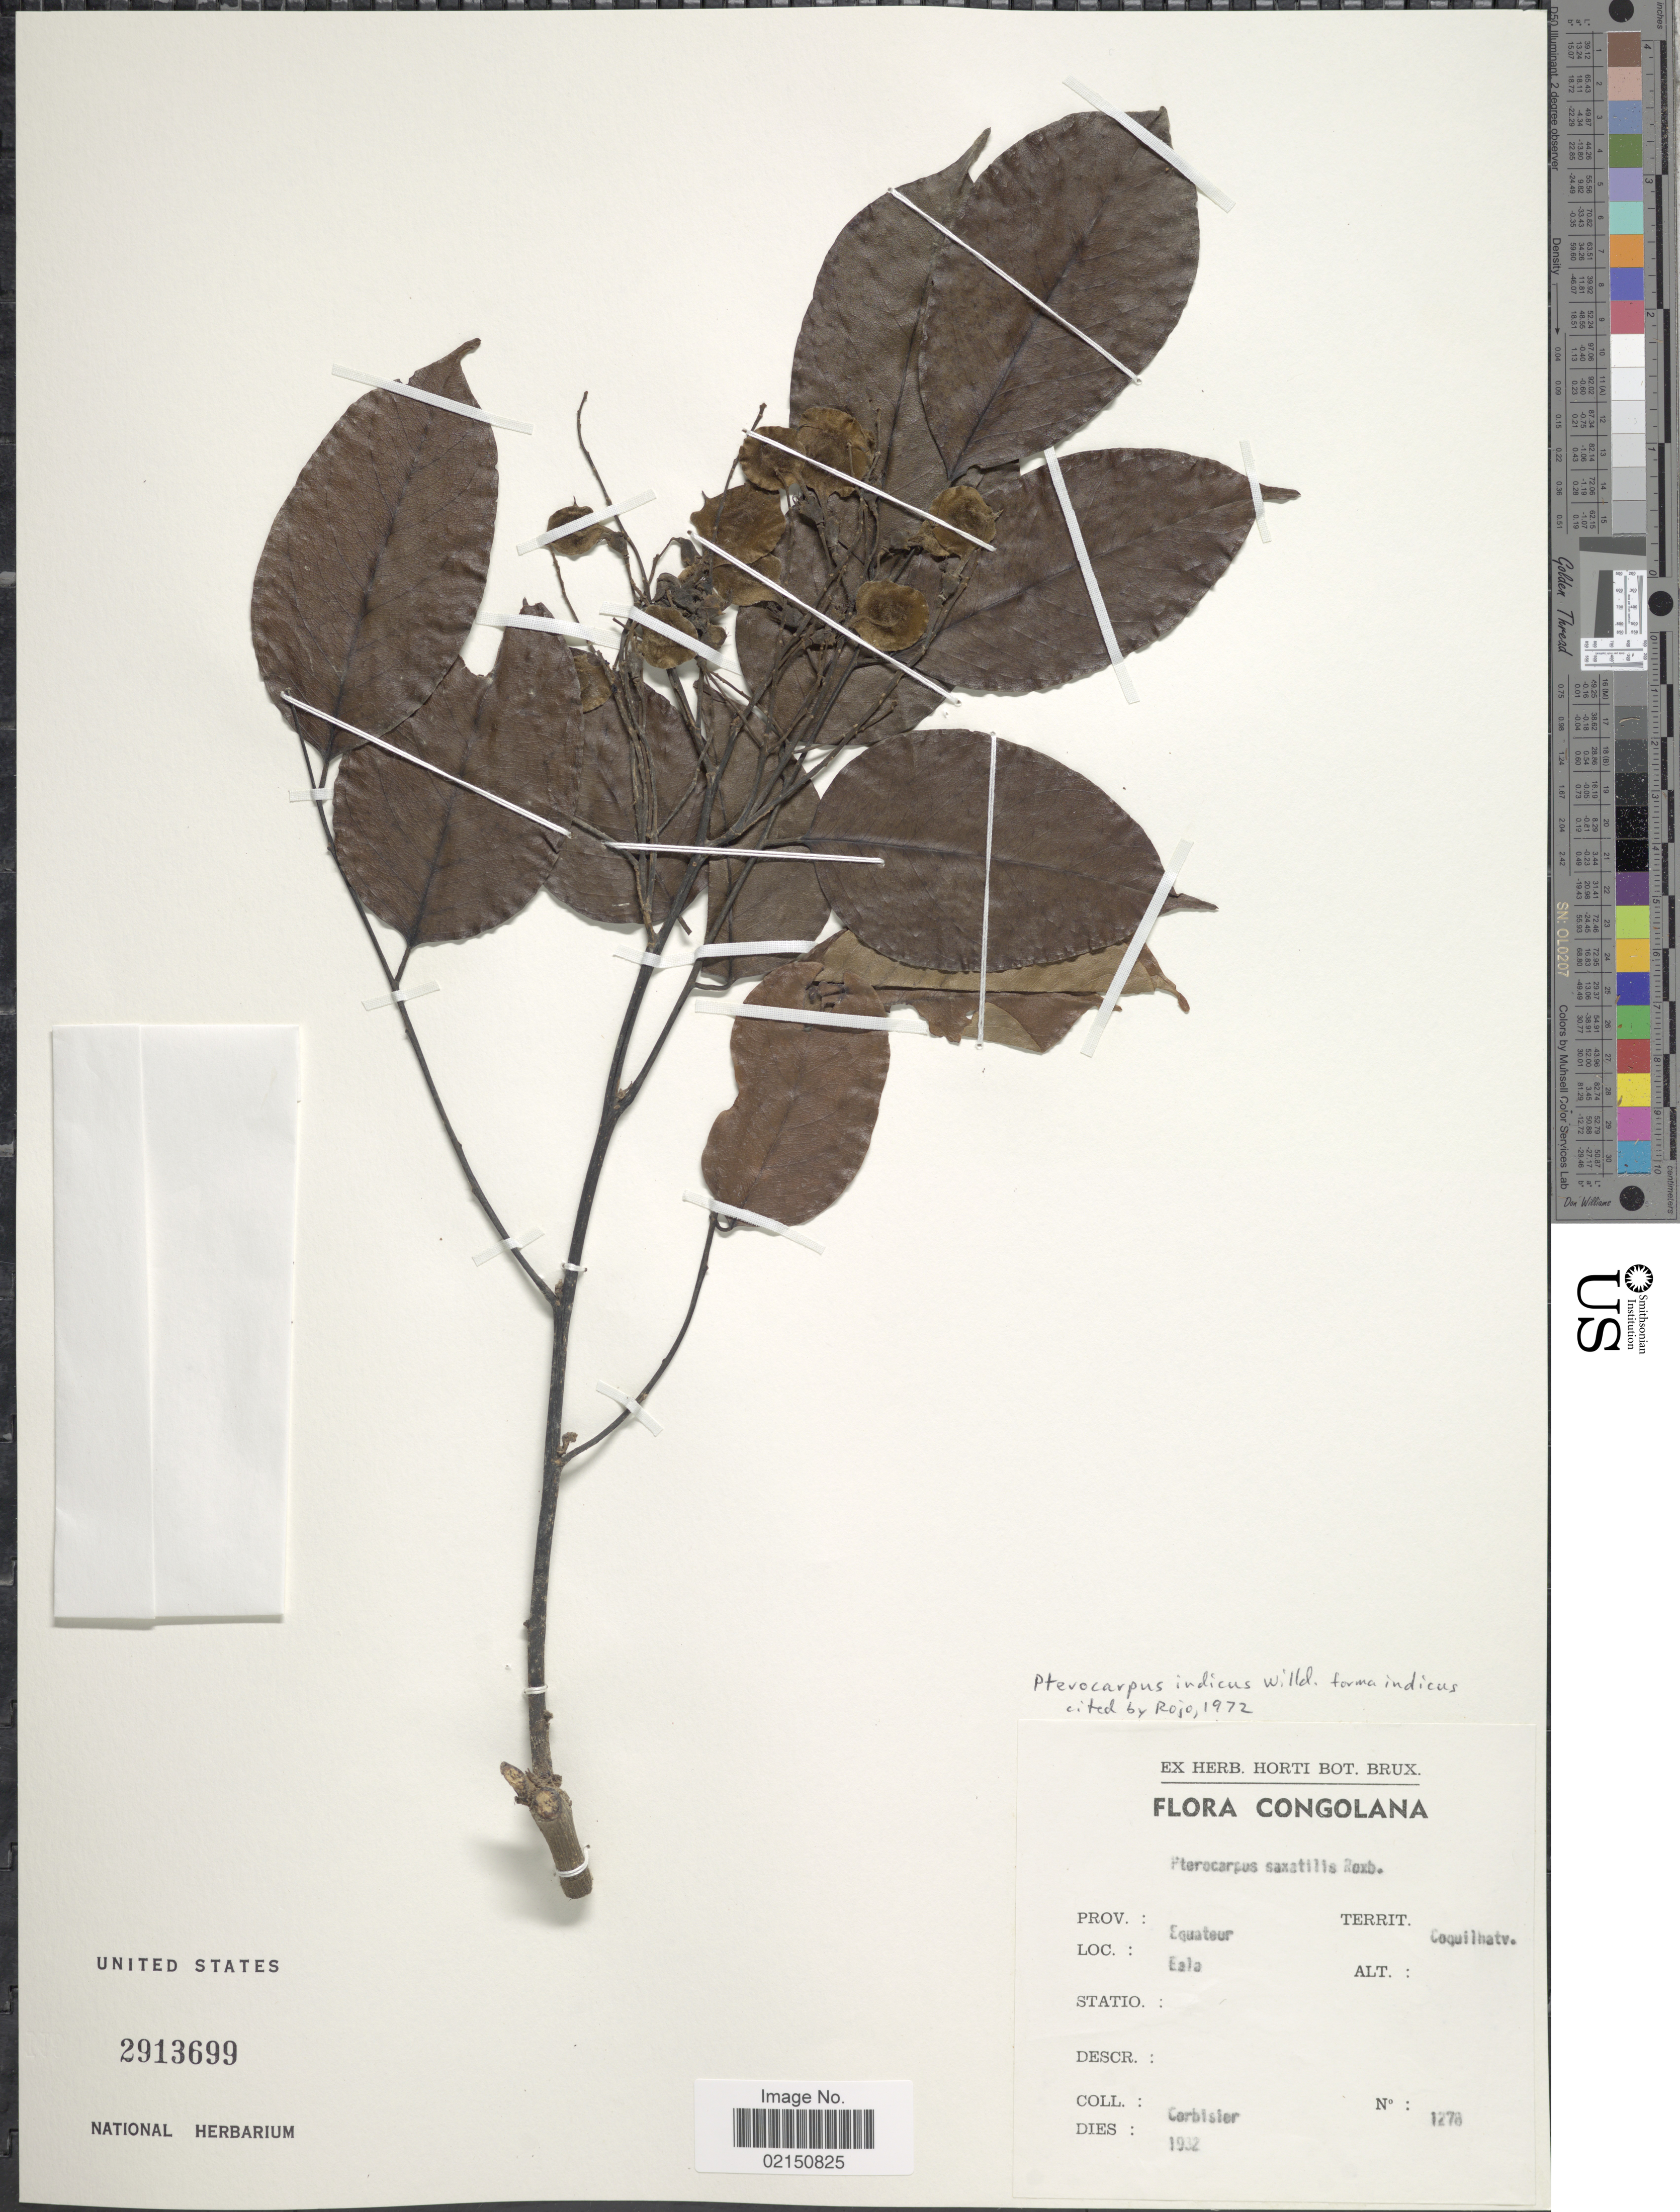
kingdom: Plantae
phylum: Tracheophyta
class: Magnoliopsida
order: Fabales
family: Fabaceae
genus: Pterocarpus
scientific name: Pterocarpus indicus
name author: Willd.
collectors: -. Corbisier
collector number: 1278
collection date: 1932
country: Congo, Democratic Republic of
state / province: Equateur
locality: Congolana. Territ. Coquilhatv. Eala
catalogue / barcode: US 2913699